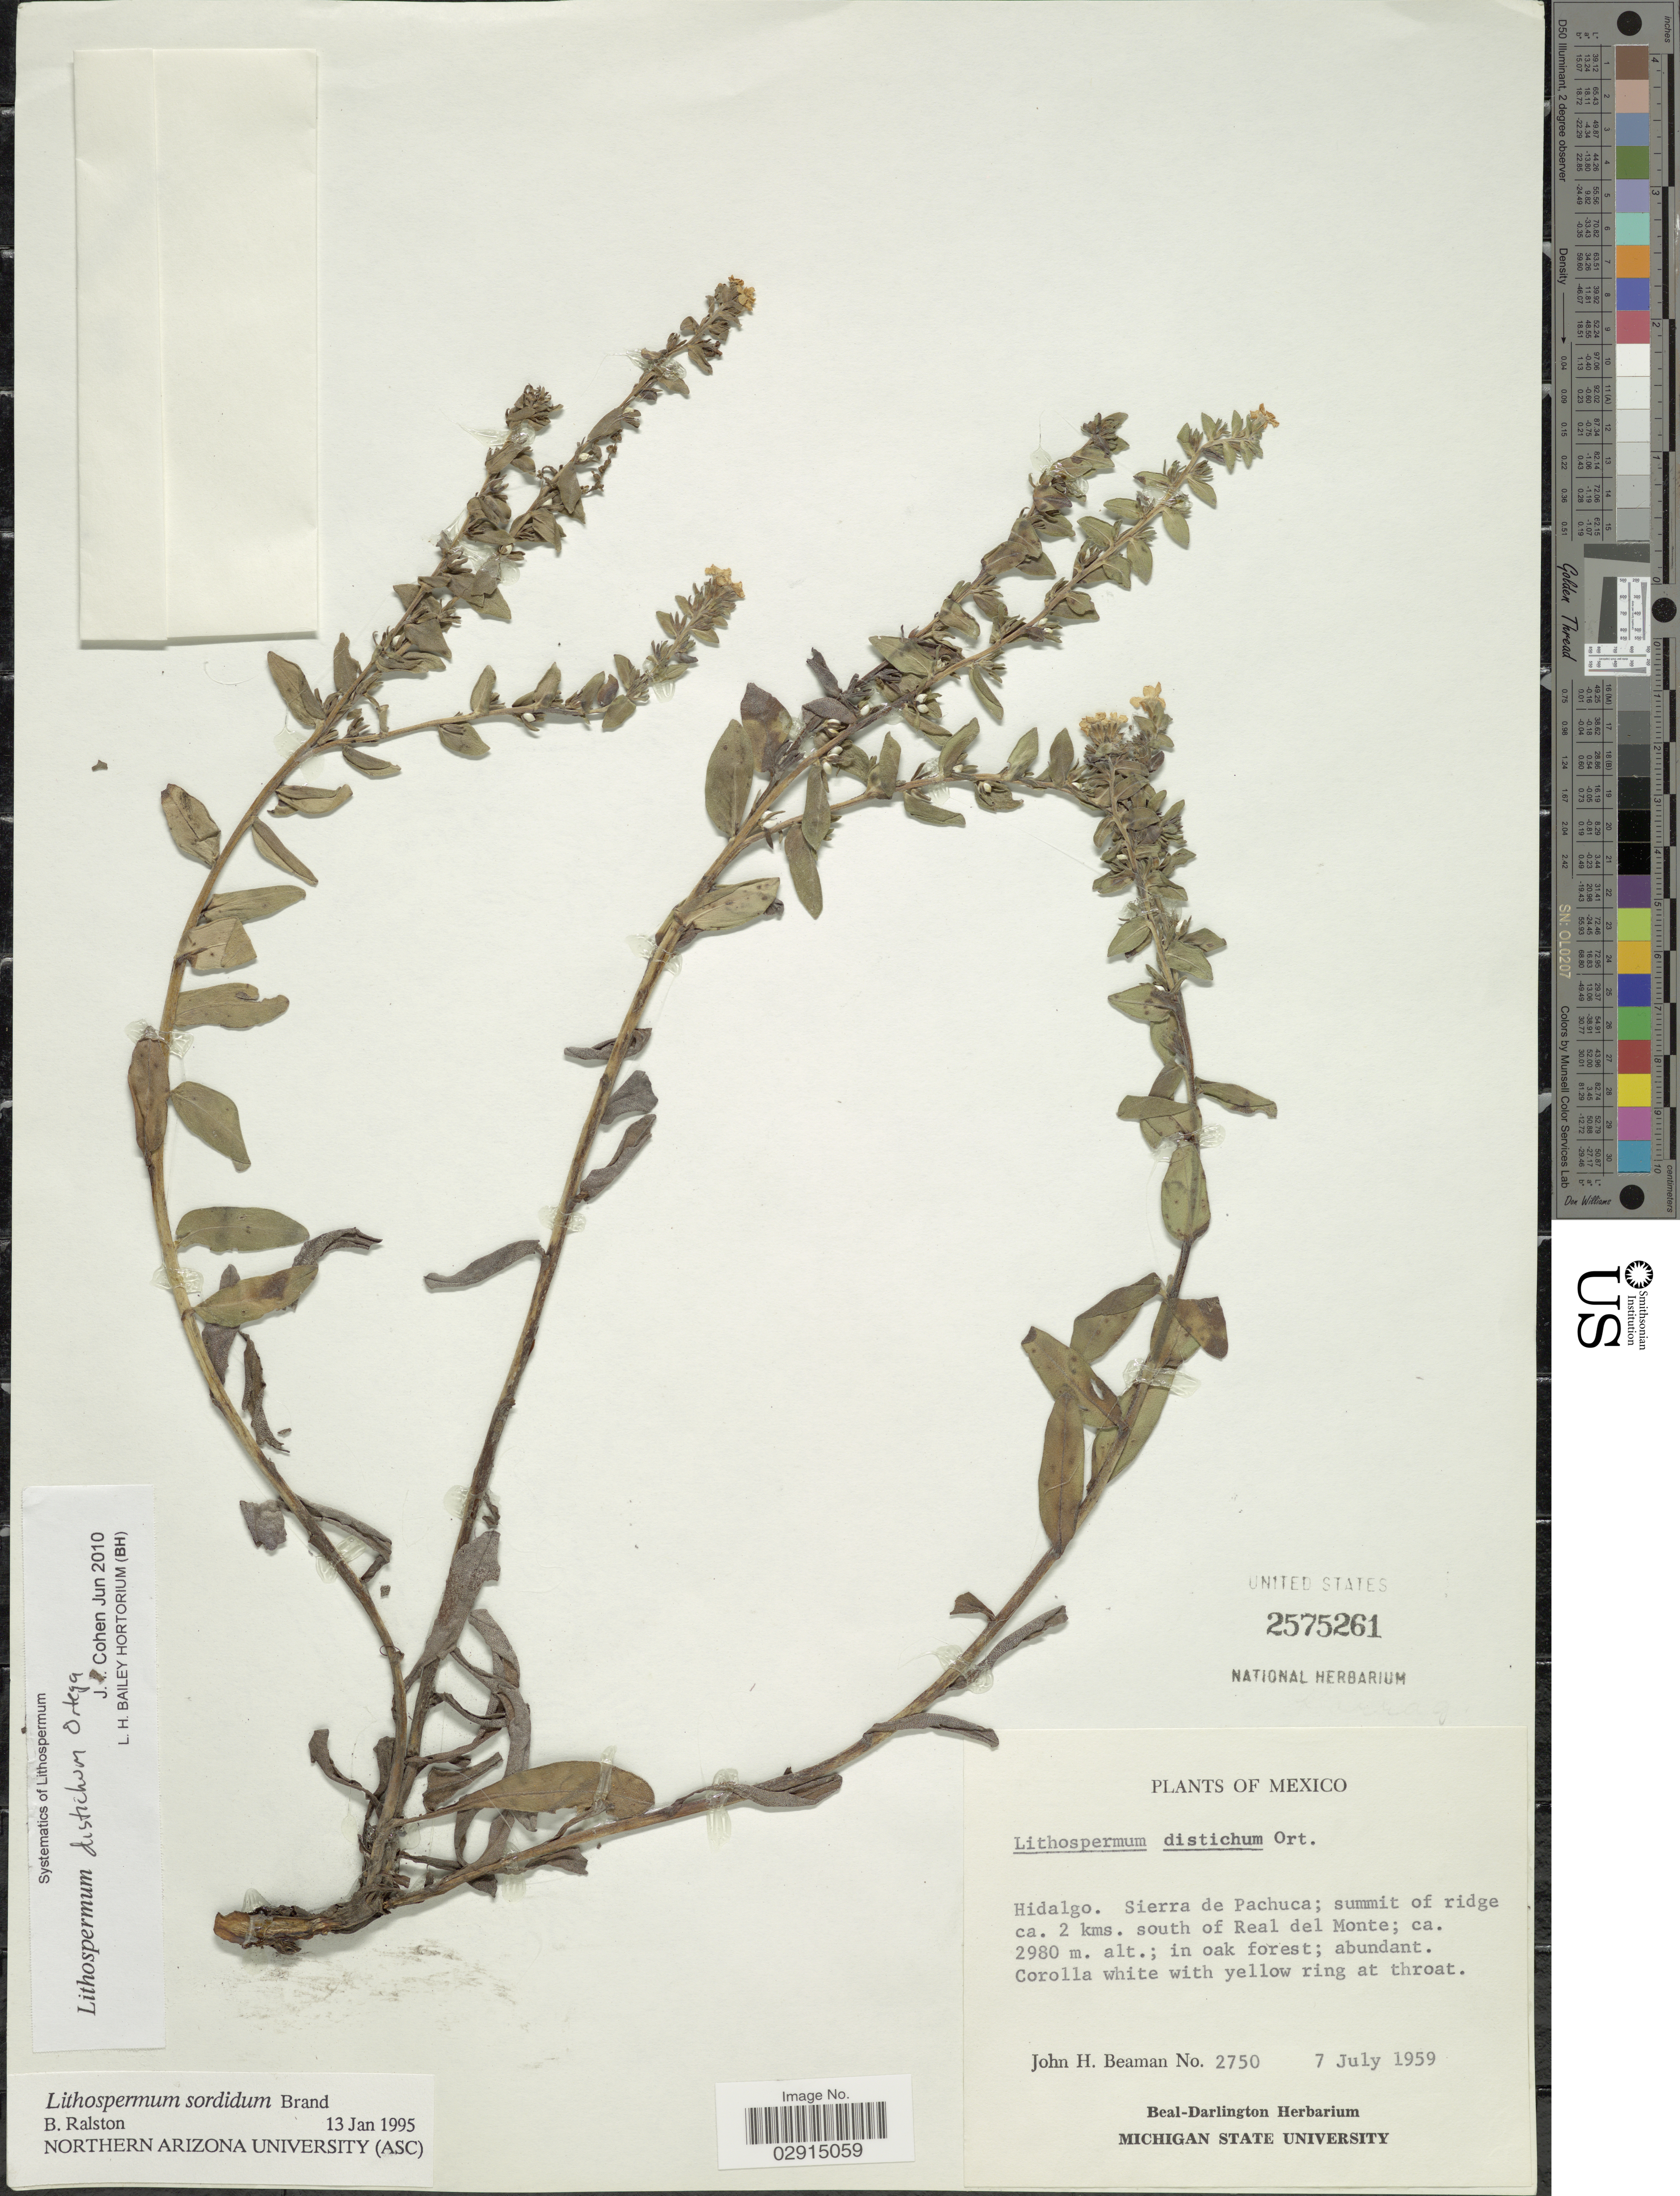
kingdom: Plantae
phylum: Tracheophyta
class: Magnoliopsida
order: Boraginales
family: Boraginaceae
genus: Lithospermum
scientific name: Lithospermum distichum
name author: Ortega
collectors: J. H. Beaman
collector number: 2750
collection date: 1959-07-07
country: Mexico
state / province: Hidalgo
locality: Sierra de Pachuca; summit of ridge ca. 2 kms. south of Real del Monte.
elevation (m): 2980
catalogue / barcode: US 2575261